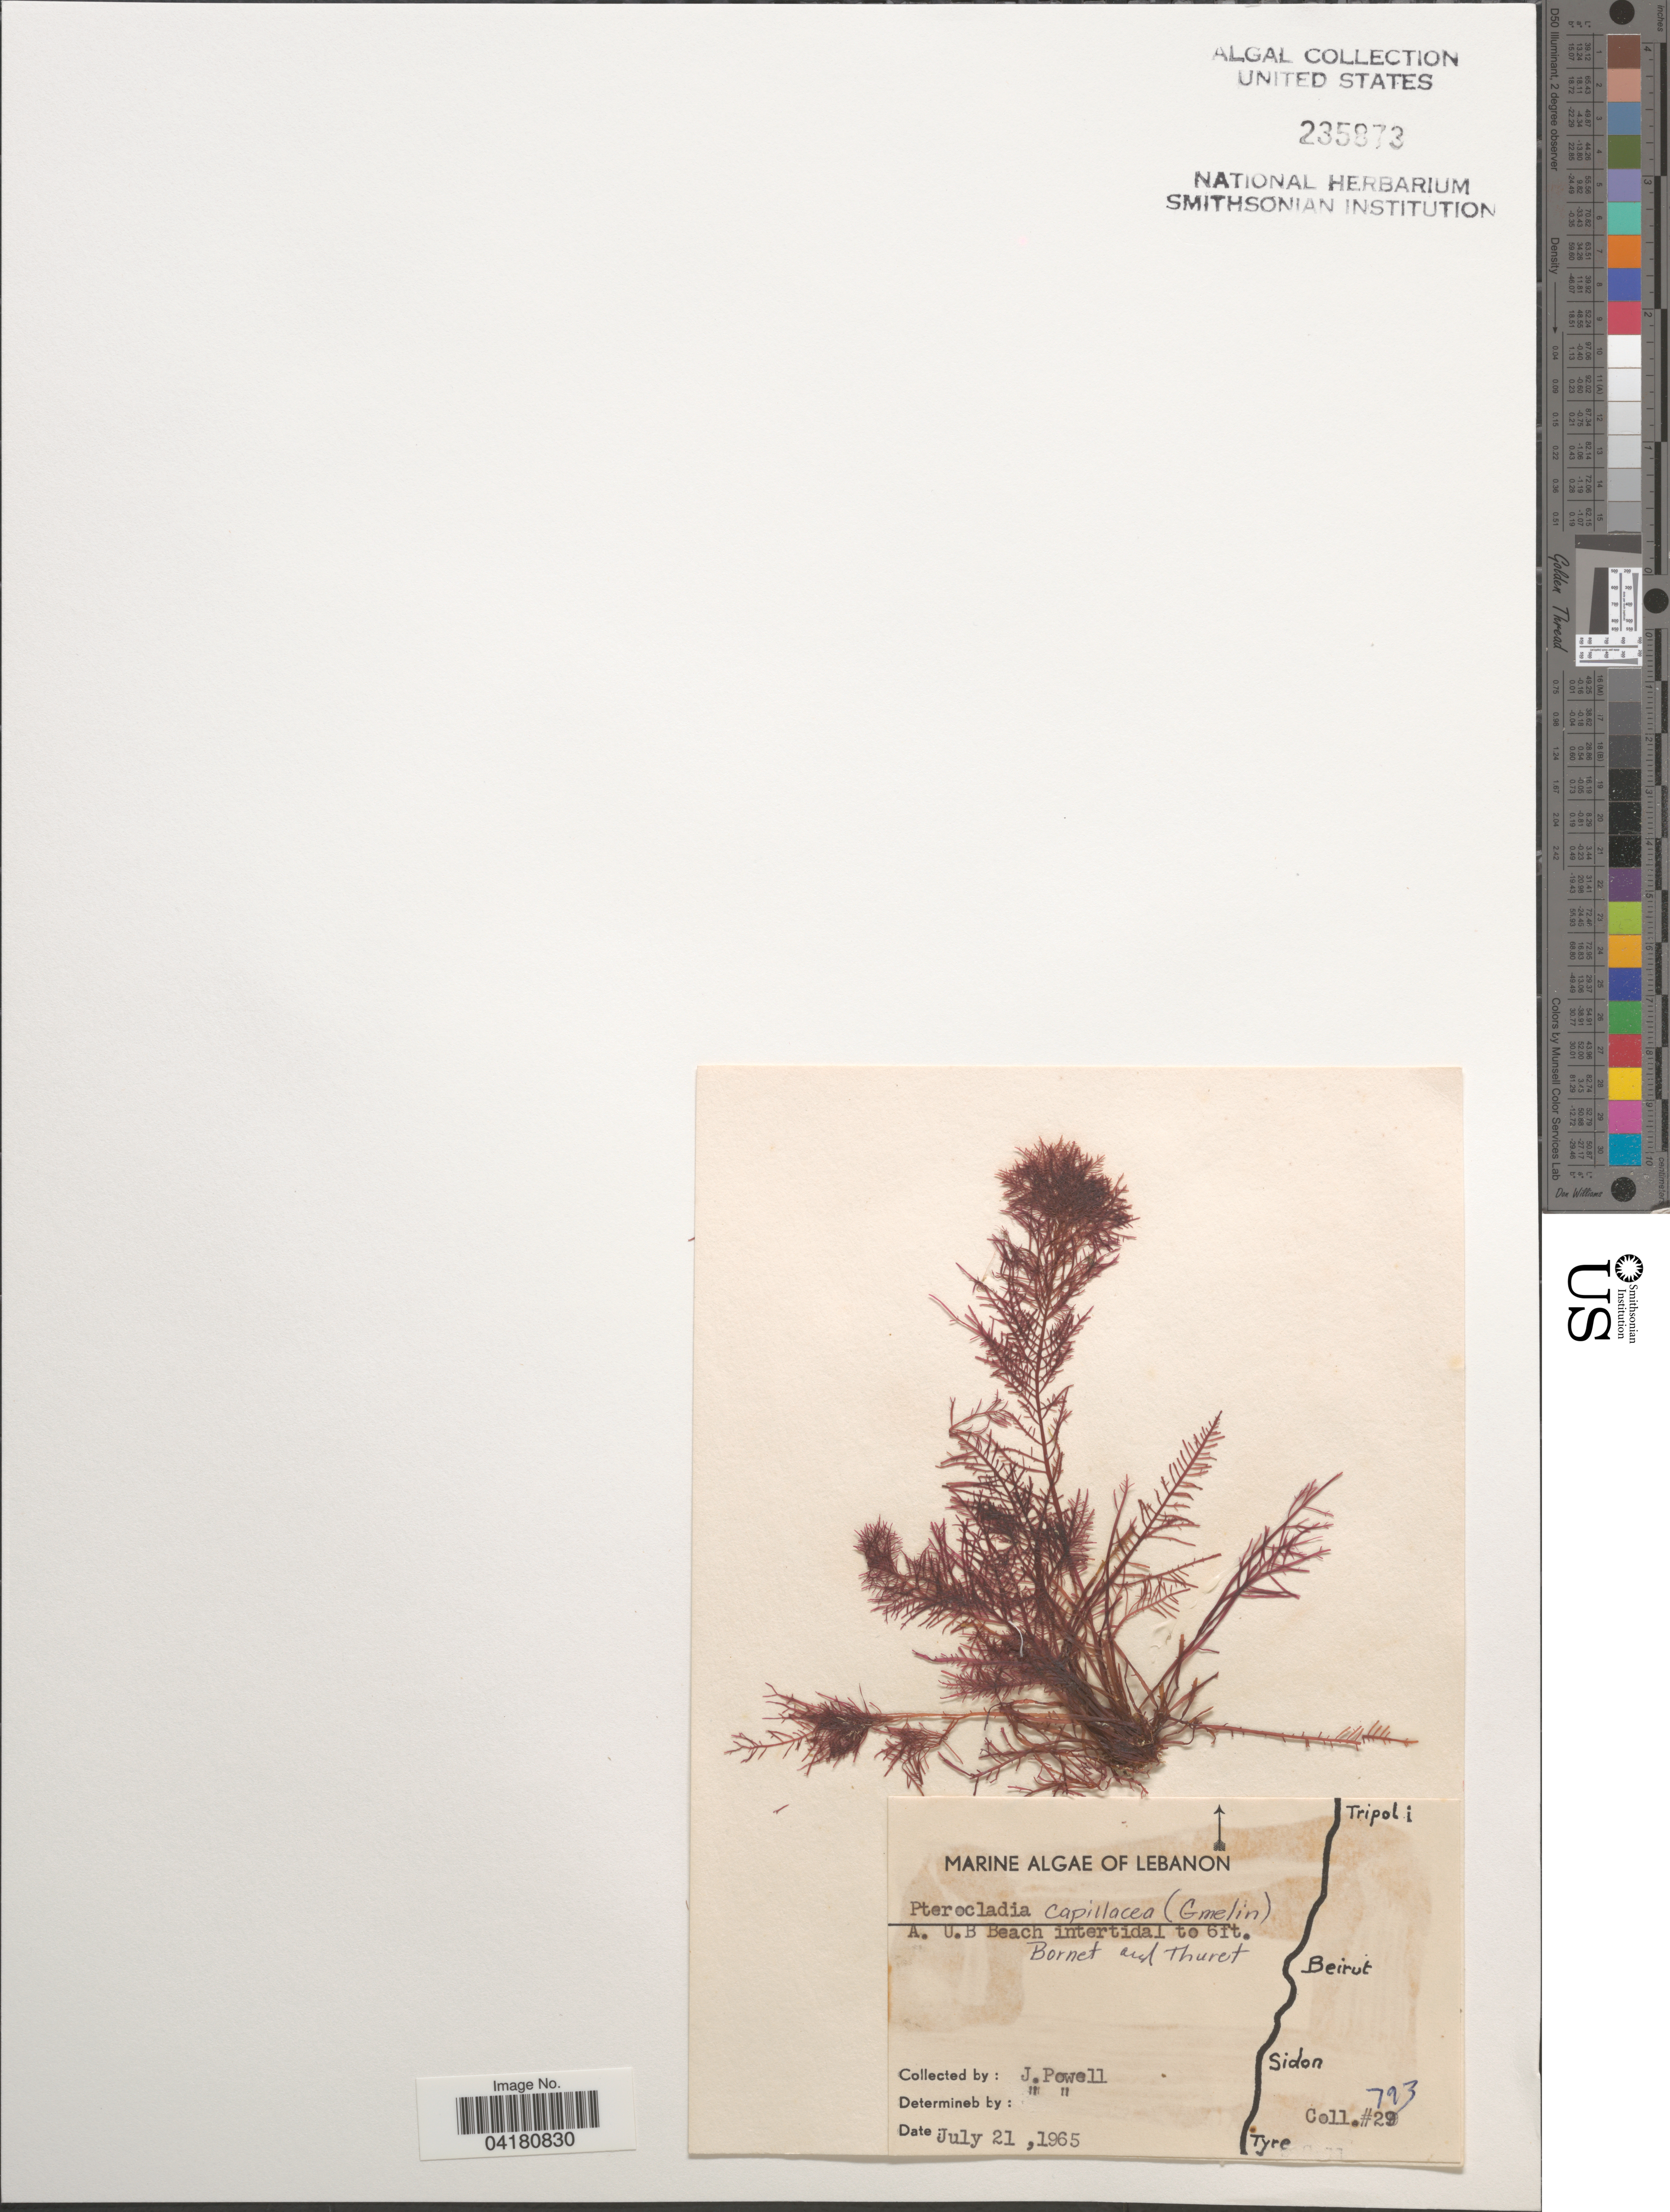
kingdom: Plantae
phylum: Rhodophyta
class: Florideophyceae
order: Gelidiales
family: Pterocladiaceae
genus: Pterocladiella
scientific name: Pterocladiella capillacea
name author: (S.G. Gmel.) Santelices & Hommers.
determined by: Algae name updating Project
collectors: J. Powell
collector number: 29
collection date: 1965-07-21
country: Lebanon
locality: A.U.B Beach intertidal to 6ft.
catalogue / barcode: US 235873